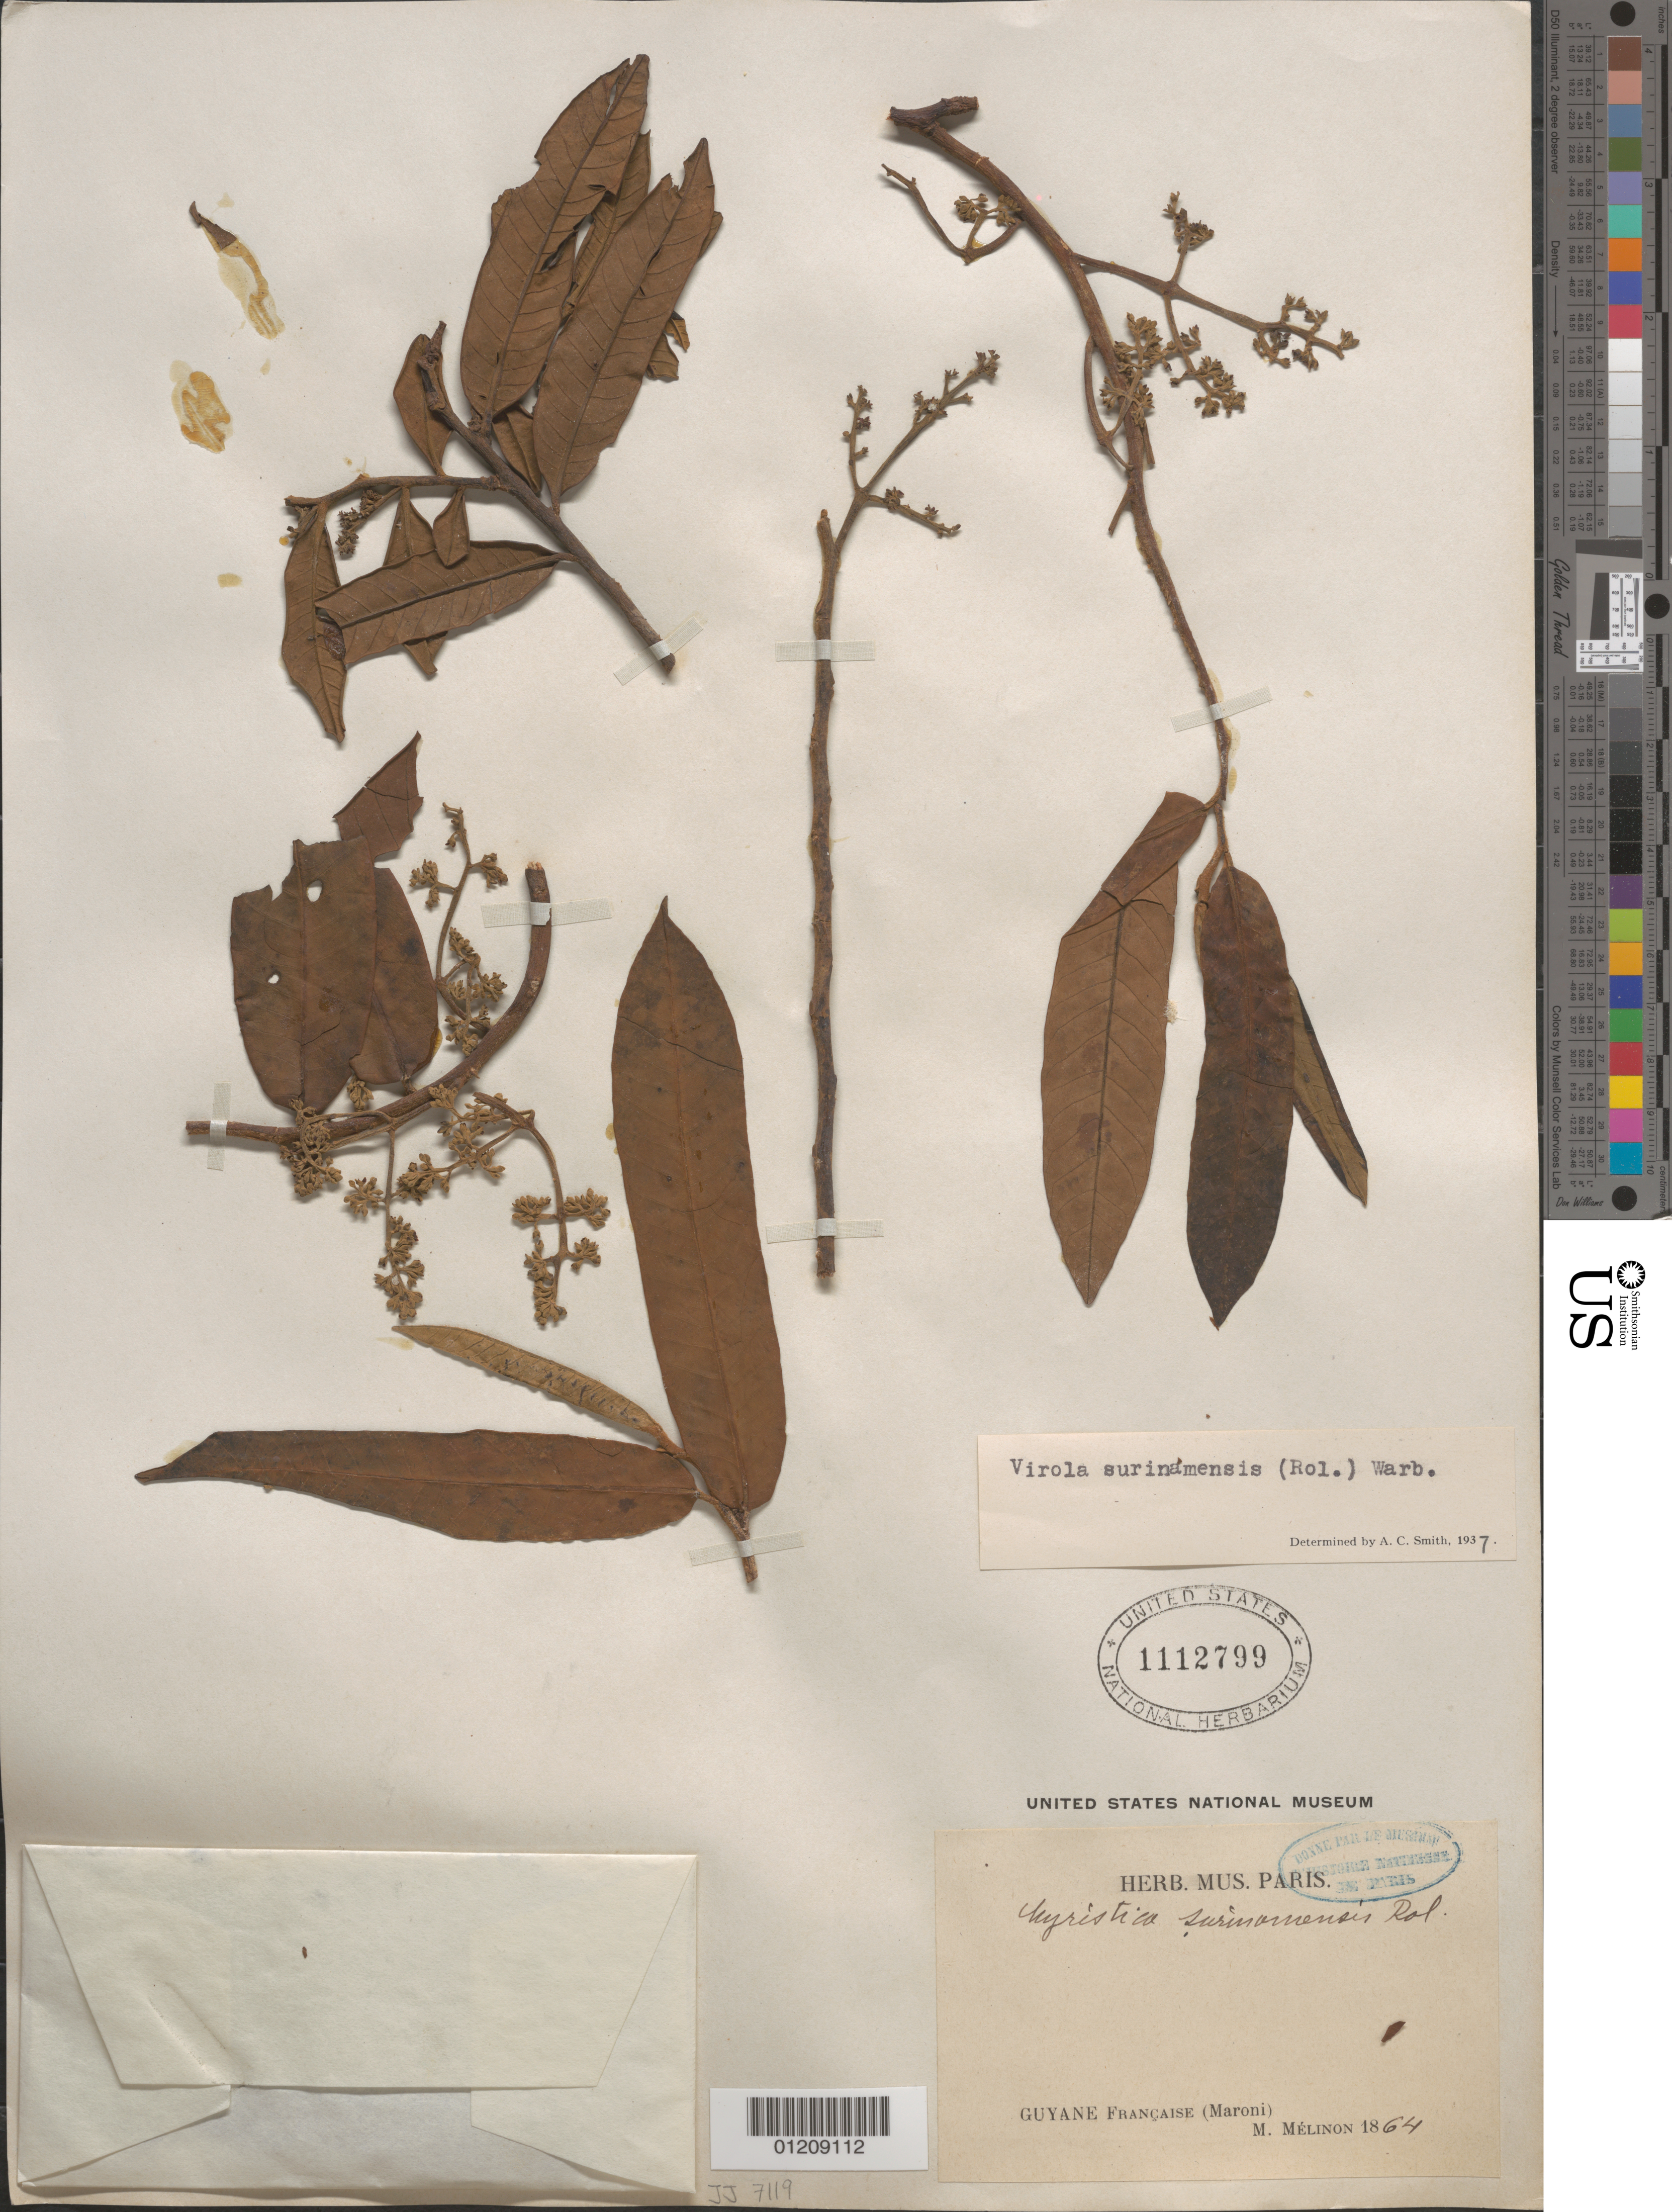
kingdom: Plantae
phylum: Tracheophyta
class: Magnoliopsida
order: Magnoliales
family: Myristicaceae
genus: Virola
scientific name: Virola surinamensis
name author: (Rol.) Warb.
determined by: Smith, A. C.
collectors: M. Melinon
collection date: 1864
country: French Guiana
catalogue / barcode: US 1112799